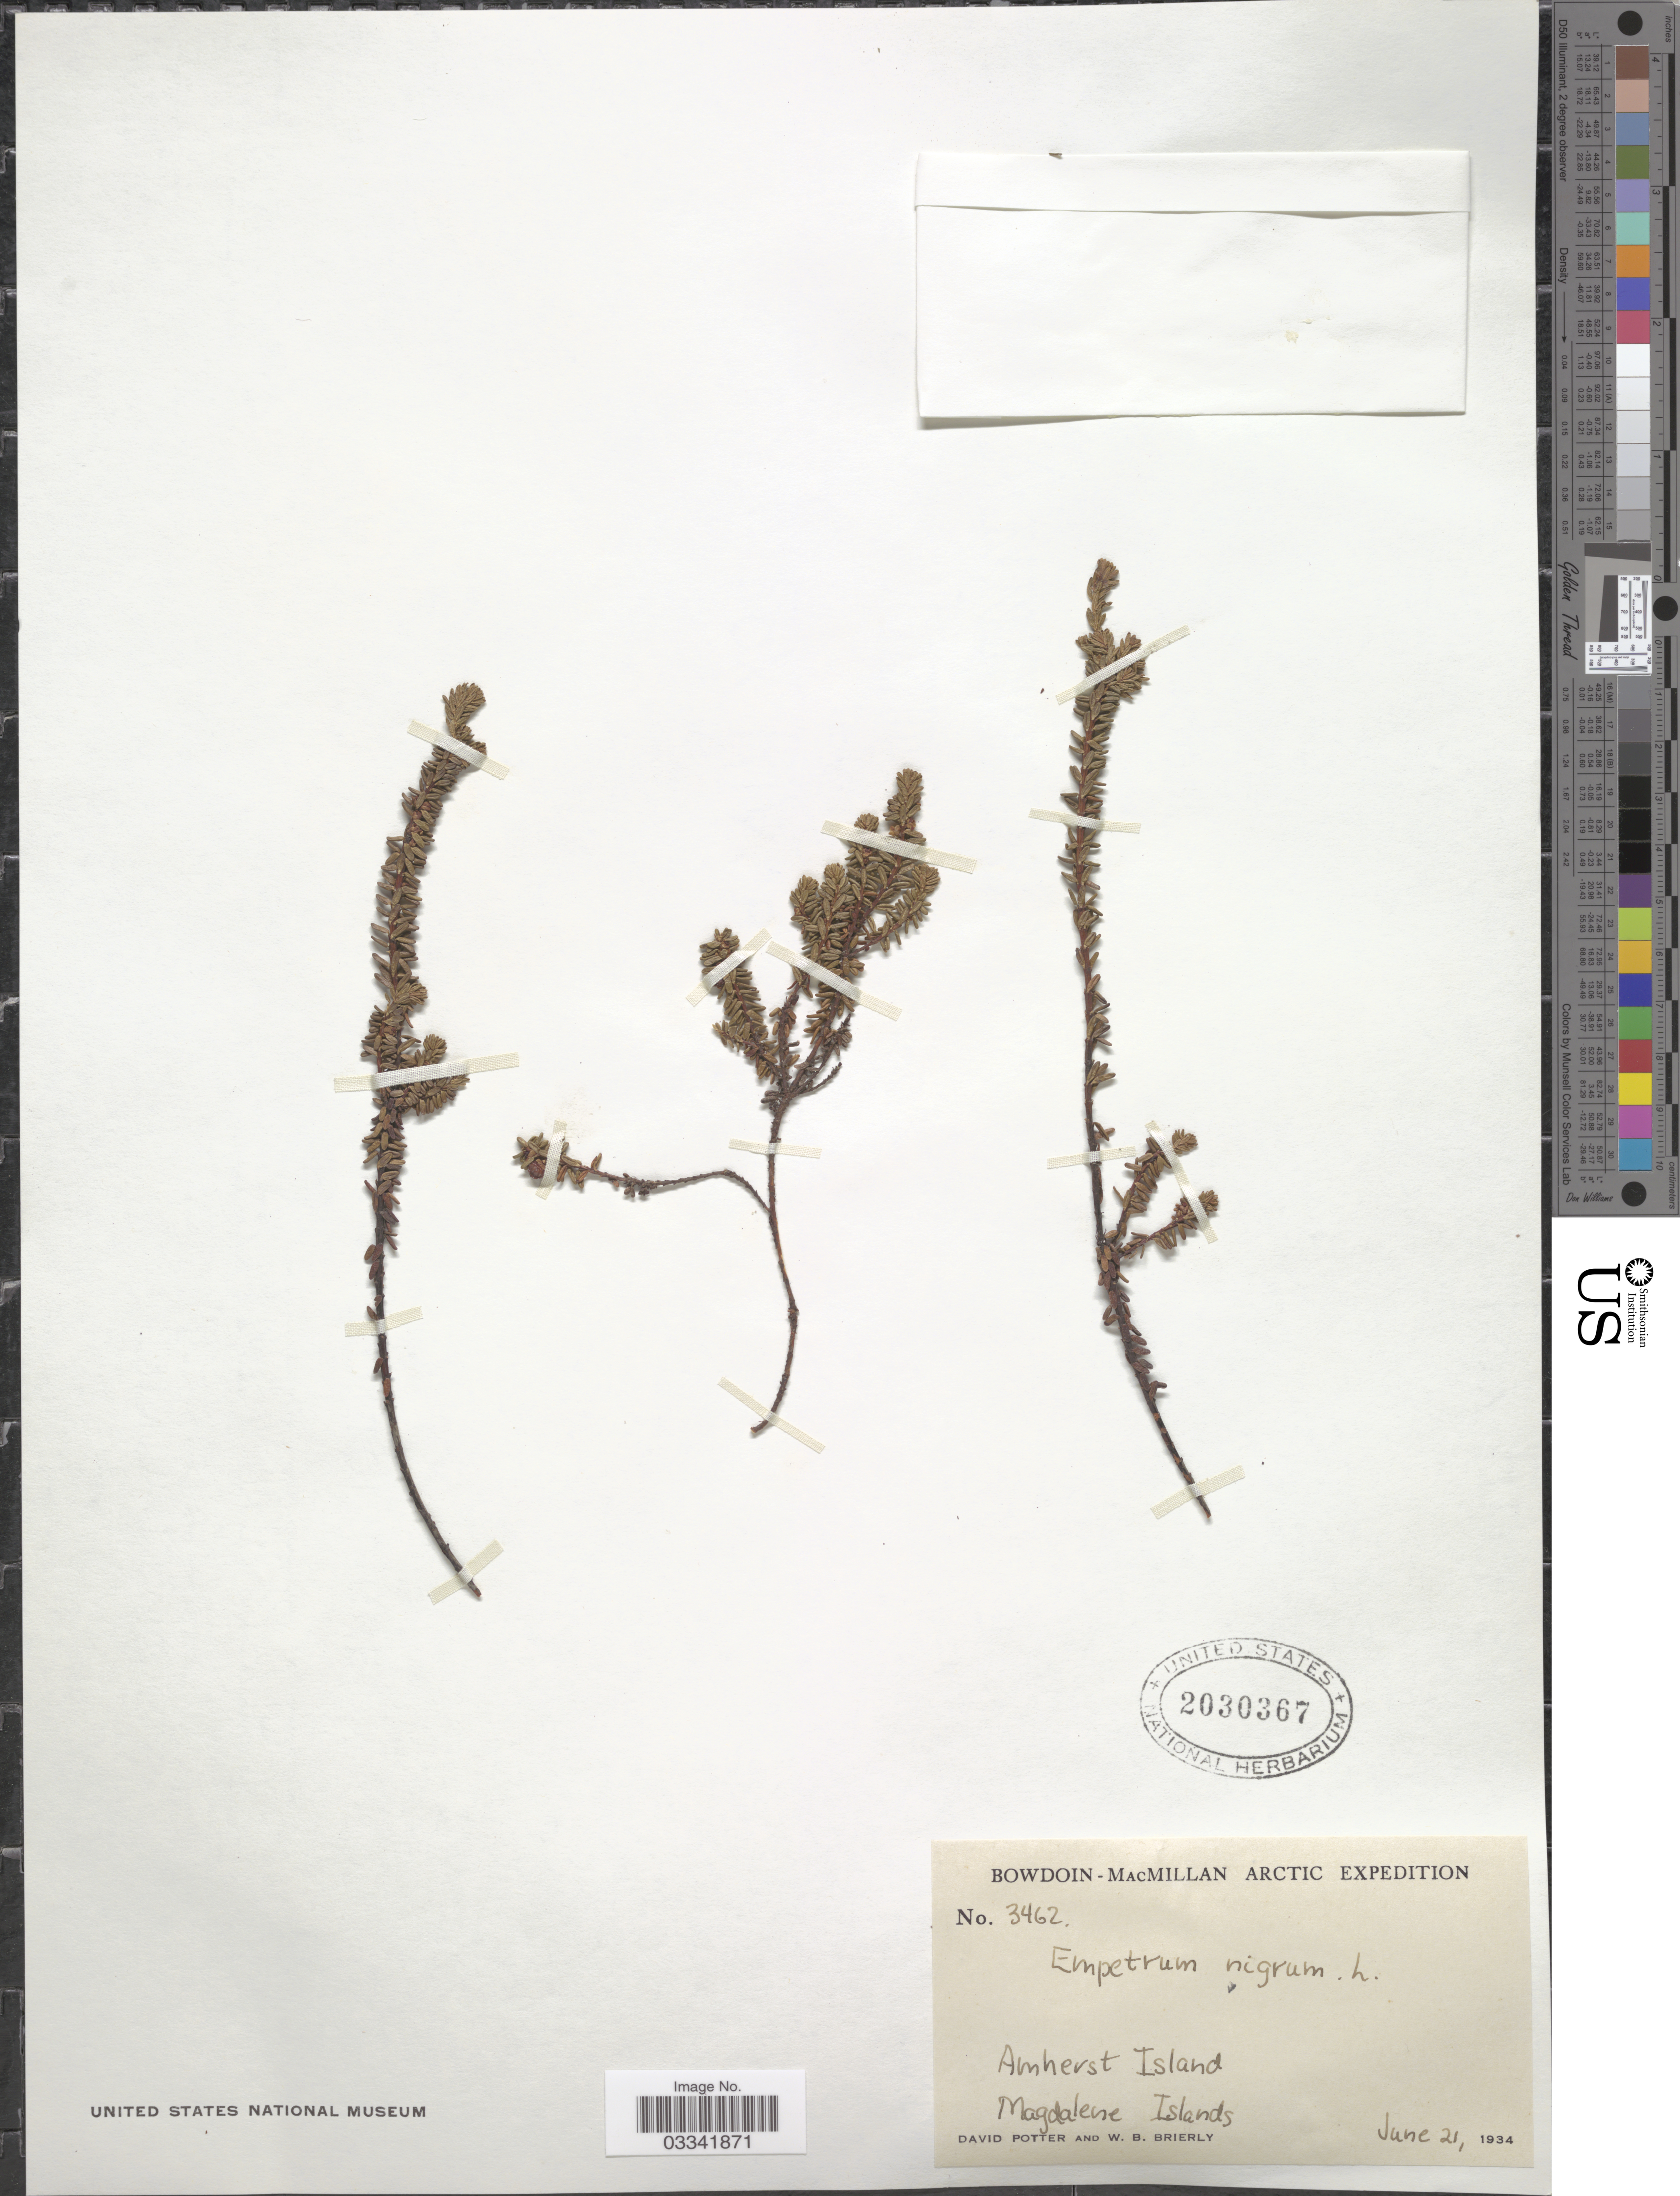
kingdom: Plantae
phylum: Tracheophyta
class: Magnoliopsida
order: Ericales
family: Ericaceae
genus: Empetrum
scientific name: Empetrum nigrum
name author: L.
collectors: D. Potter & W. Brierly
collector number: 3462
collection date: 1934-06-21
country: Canada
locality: Arctic, Amherst Island, Magdalene Islands.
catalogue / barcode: US 2030367